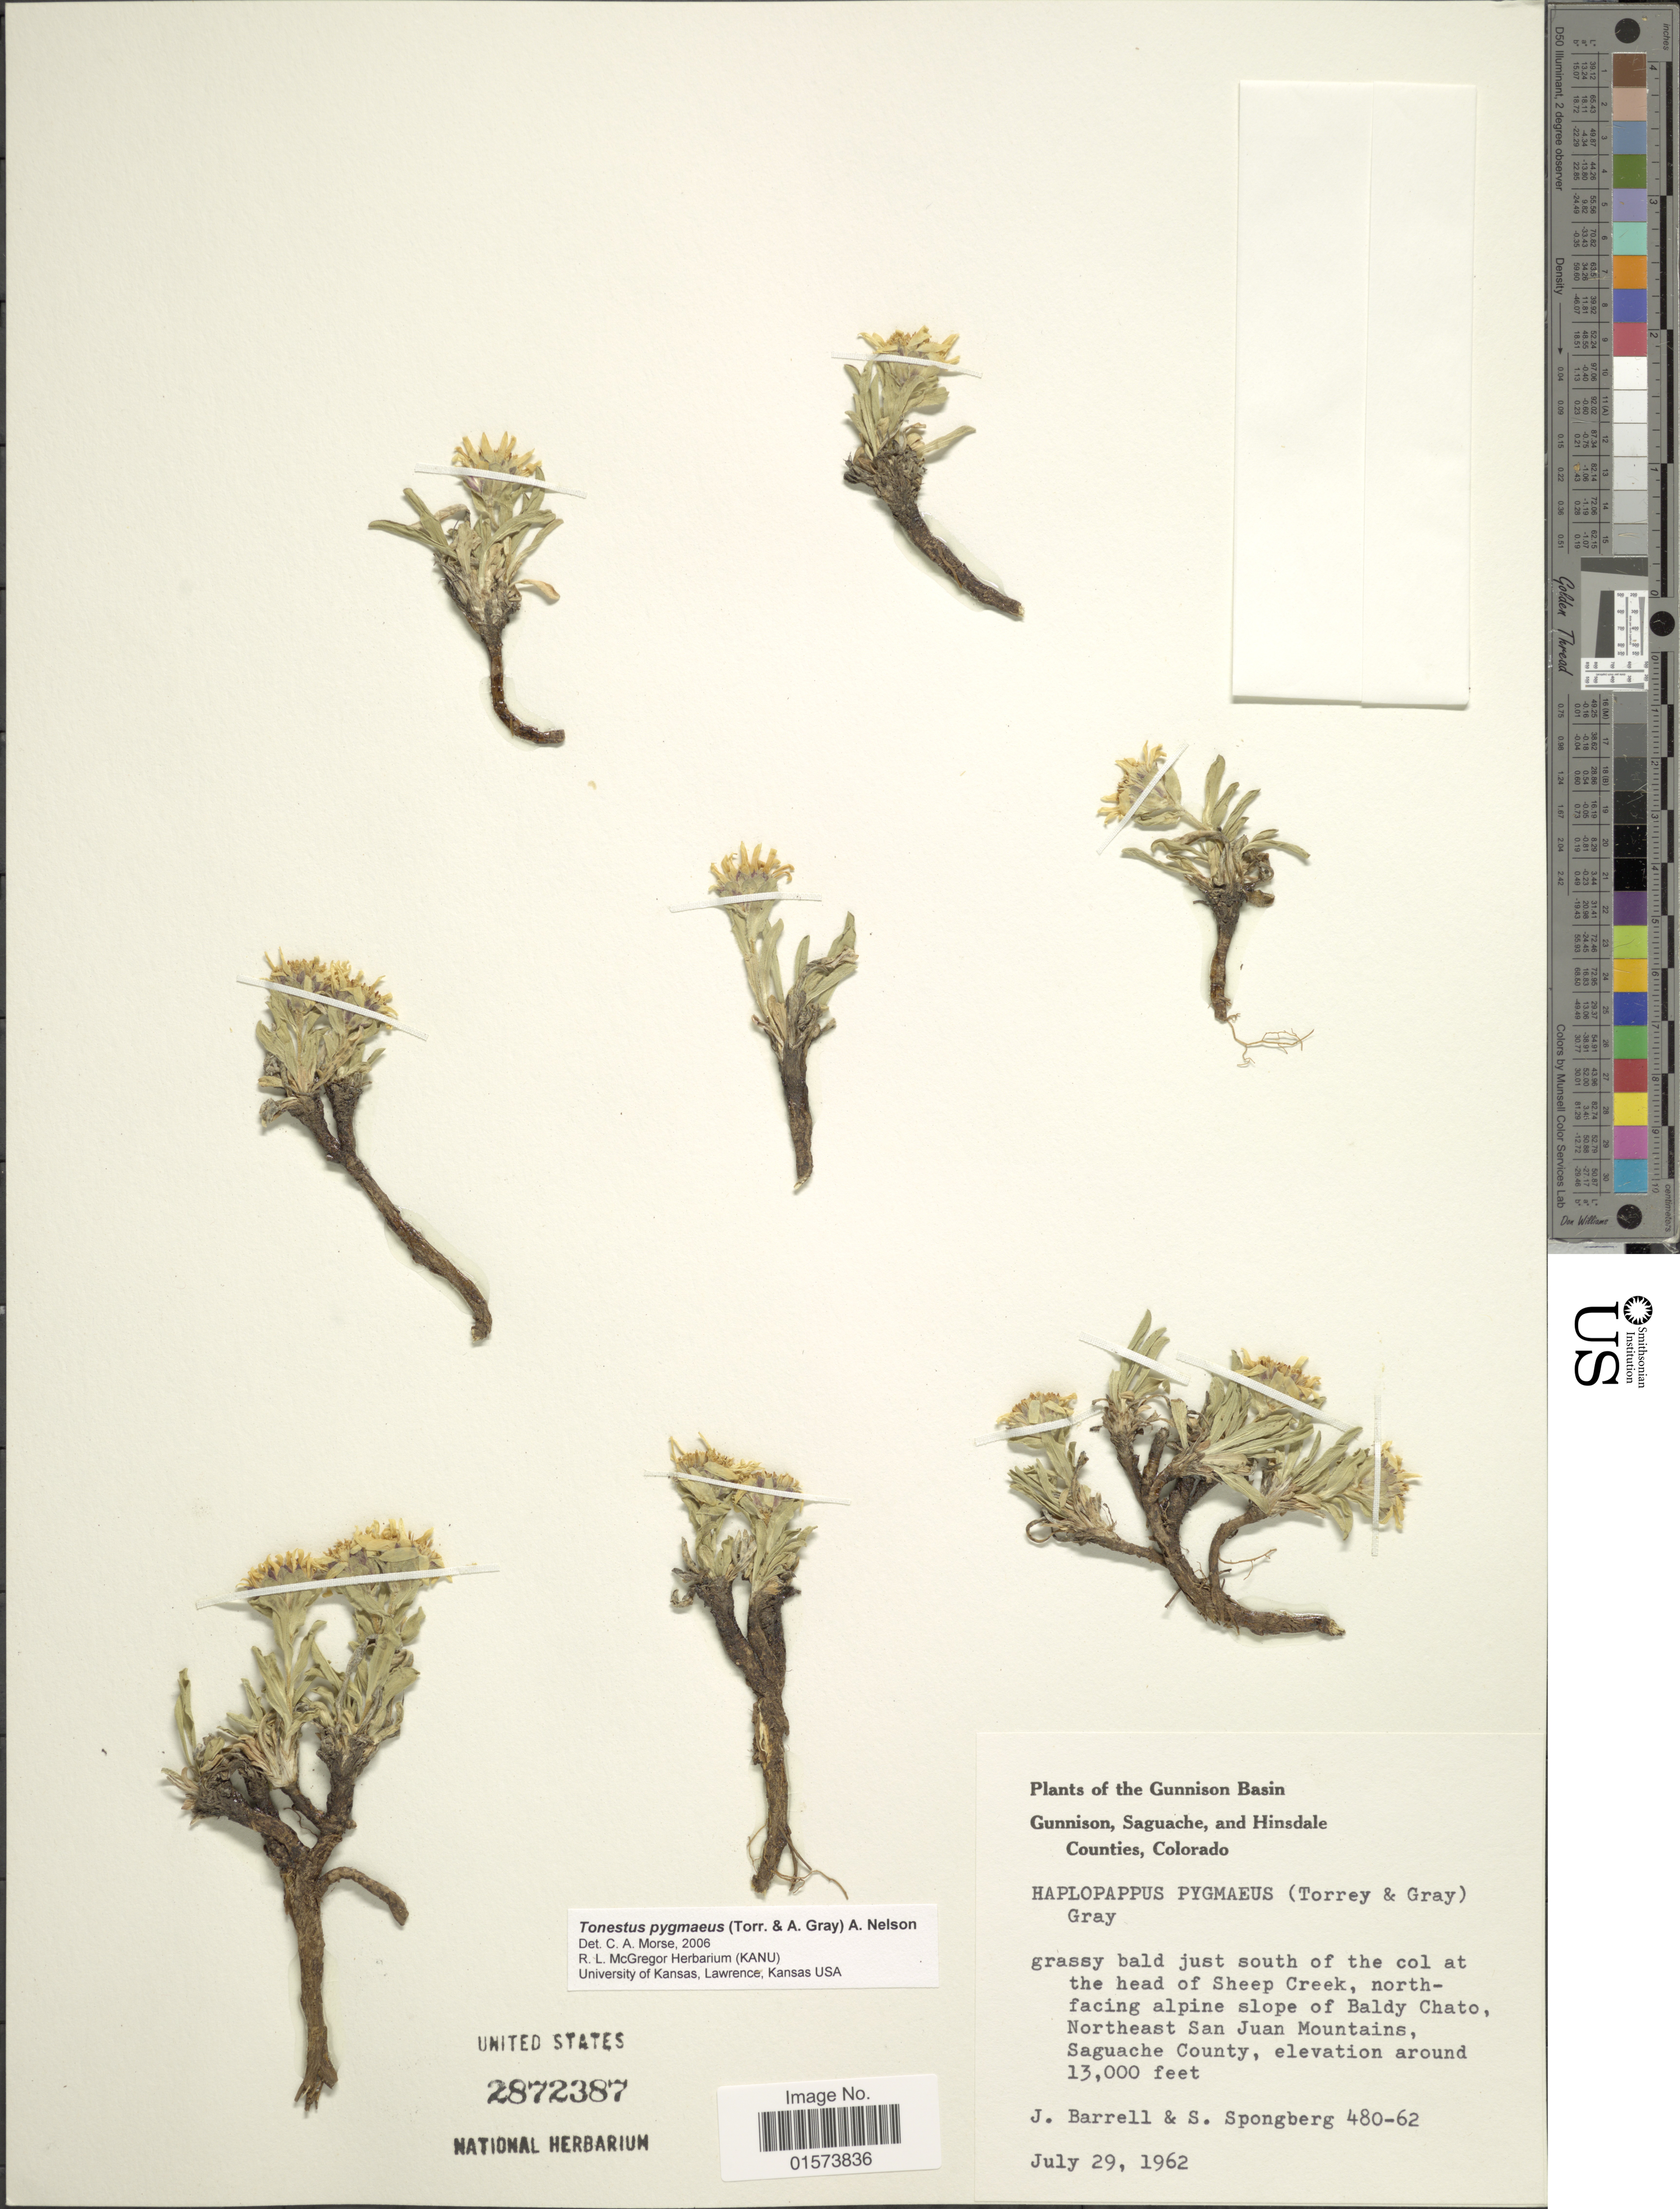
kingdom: Plantae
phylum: Tracheophyta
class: Magnoliopsida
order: Asterales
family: Asteraceae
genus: Tonestus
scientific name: Tonestus pygmaeus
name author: (Torr. & A. Gray) A. Nelson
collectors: J. Barrell & S. A.Spongberg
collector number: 480-62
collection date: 1962-07-29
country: United States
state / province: Colorado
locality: Gunnison basin, Gunnison, Saguache, and Hinsdale Counties, grassy bald just south of the col at the head of Sheep Creek, north-facing alpine slope of Baldy Chato, Northeast San Juan Mountains, Saguache County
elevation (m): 3962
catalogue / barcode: US 2872387